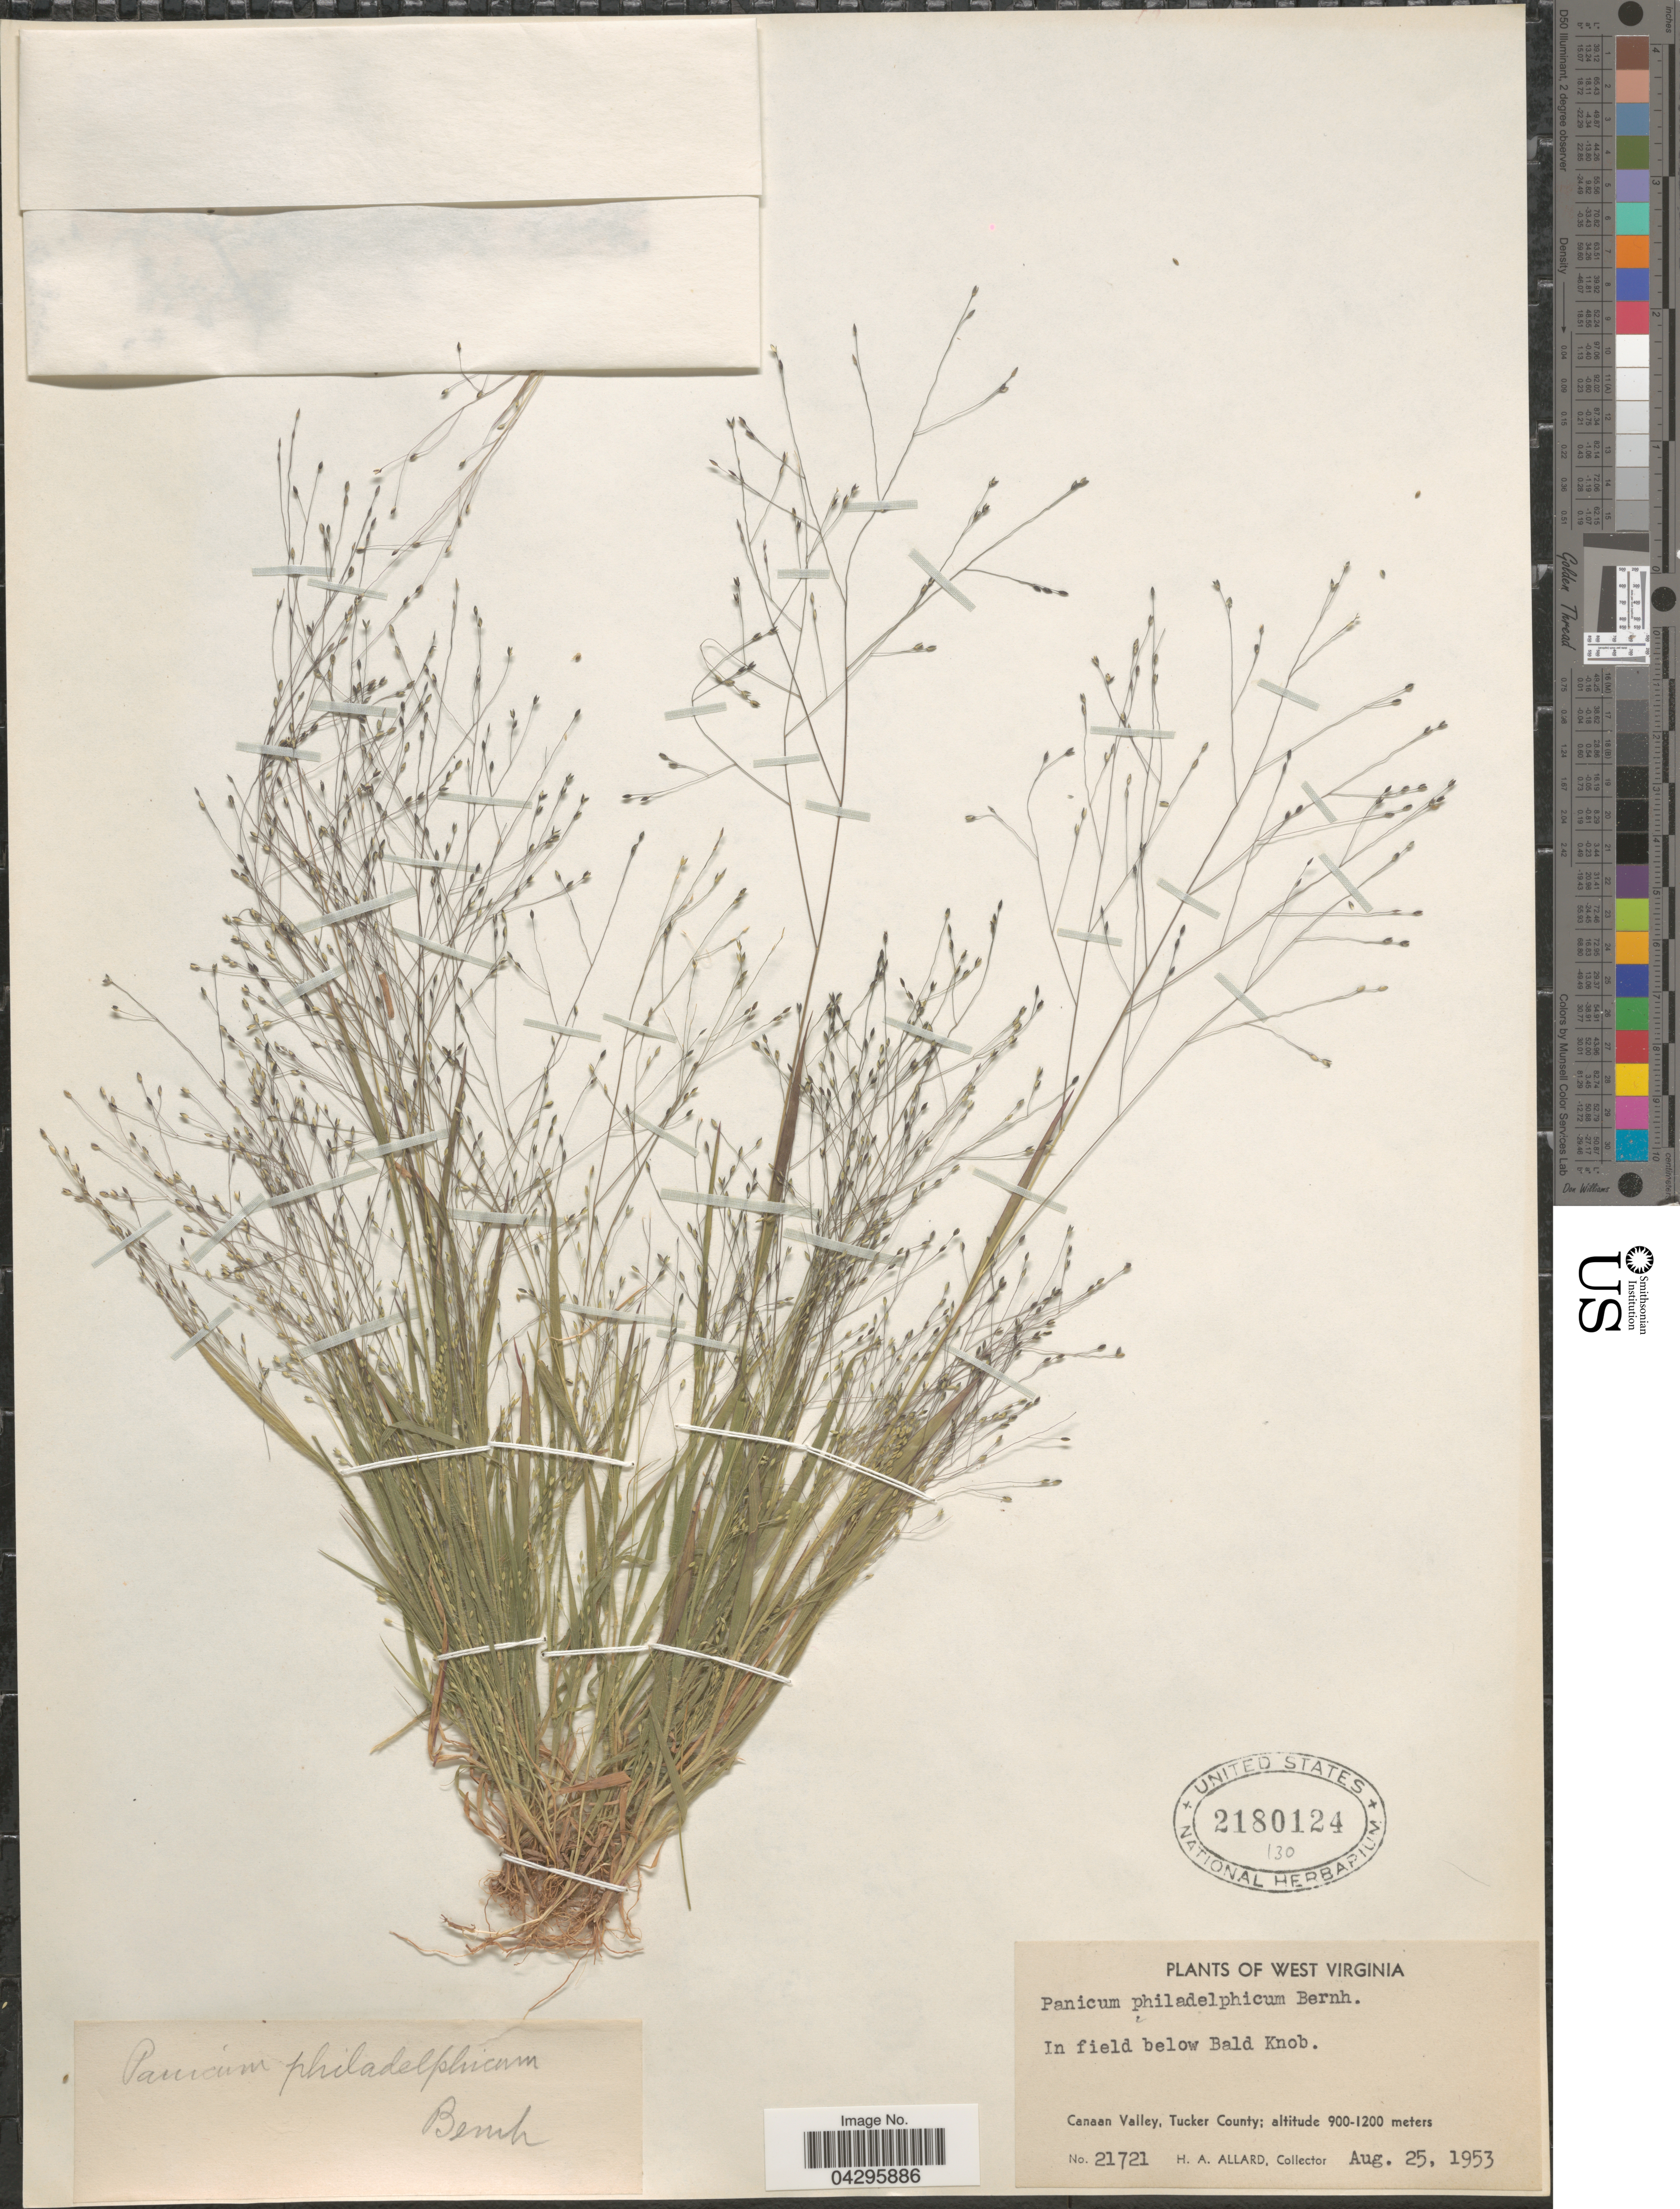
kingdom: Plantae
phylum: Tracheophyta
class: Liliopsida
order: Poales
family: Poaceae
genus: Panicum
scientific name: Panicum philadelphicum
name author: Bernh. ex Trin.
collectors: H. A. Allard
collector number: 21721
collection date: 1953-08-25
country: United States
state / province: West Virginia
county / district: Tucker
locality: In field below Bald Knob. Canaan Valley, Tucker County.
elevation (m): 900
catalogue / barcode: US 2180124